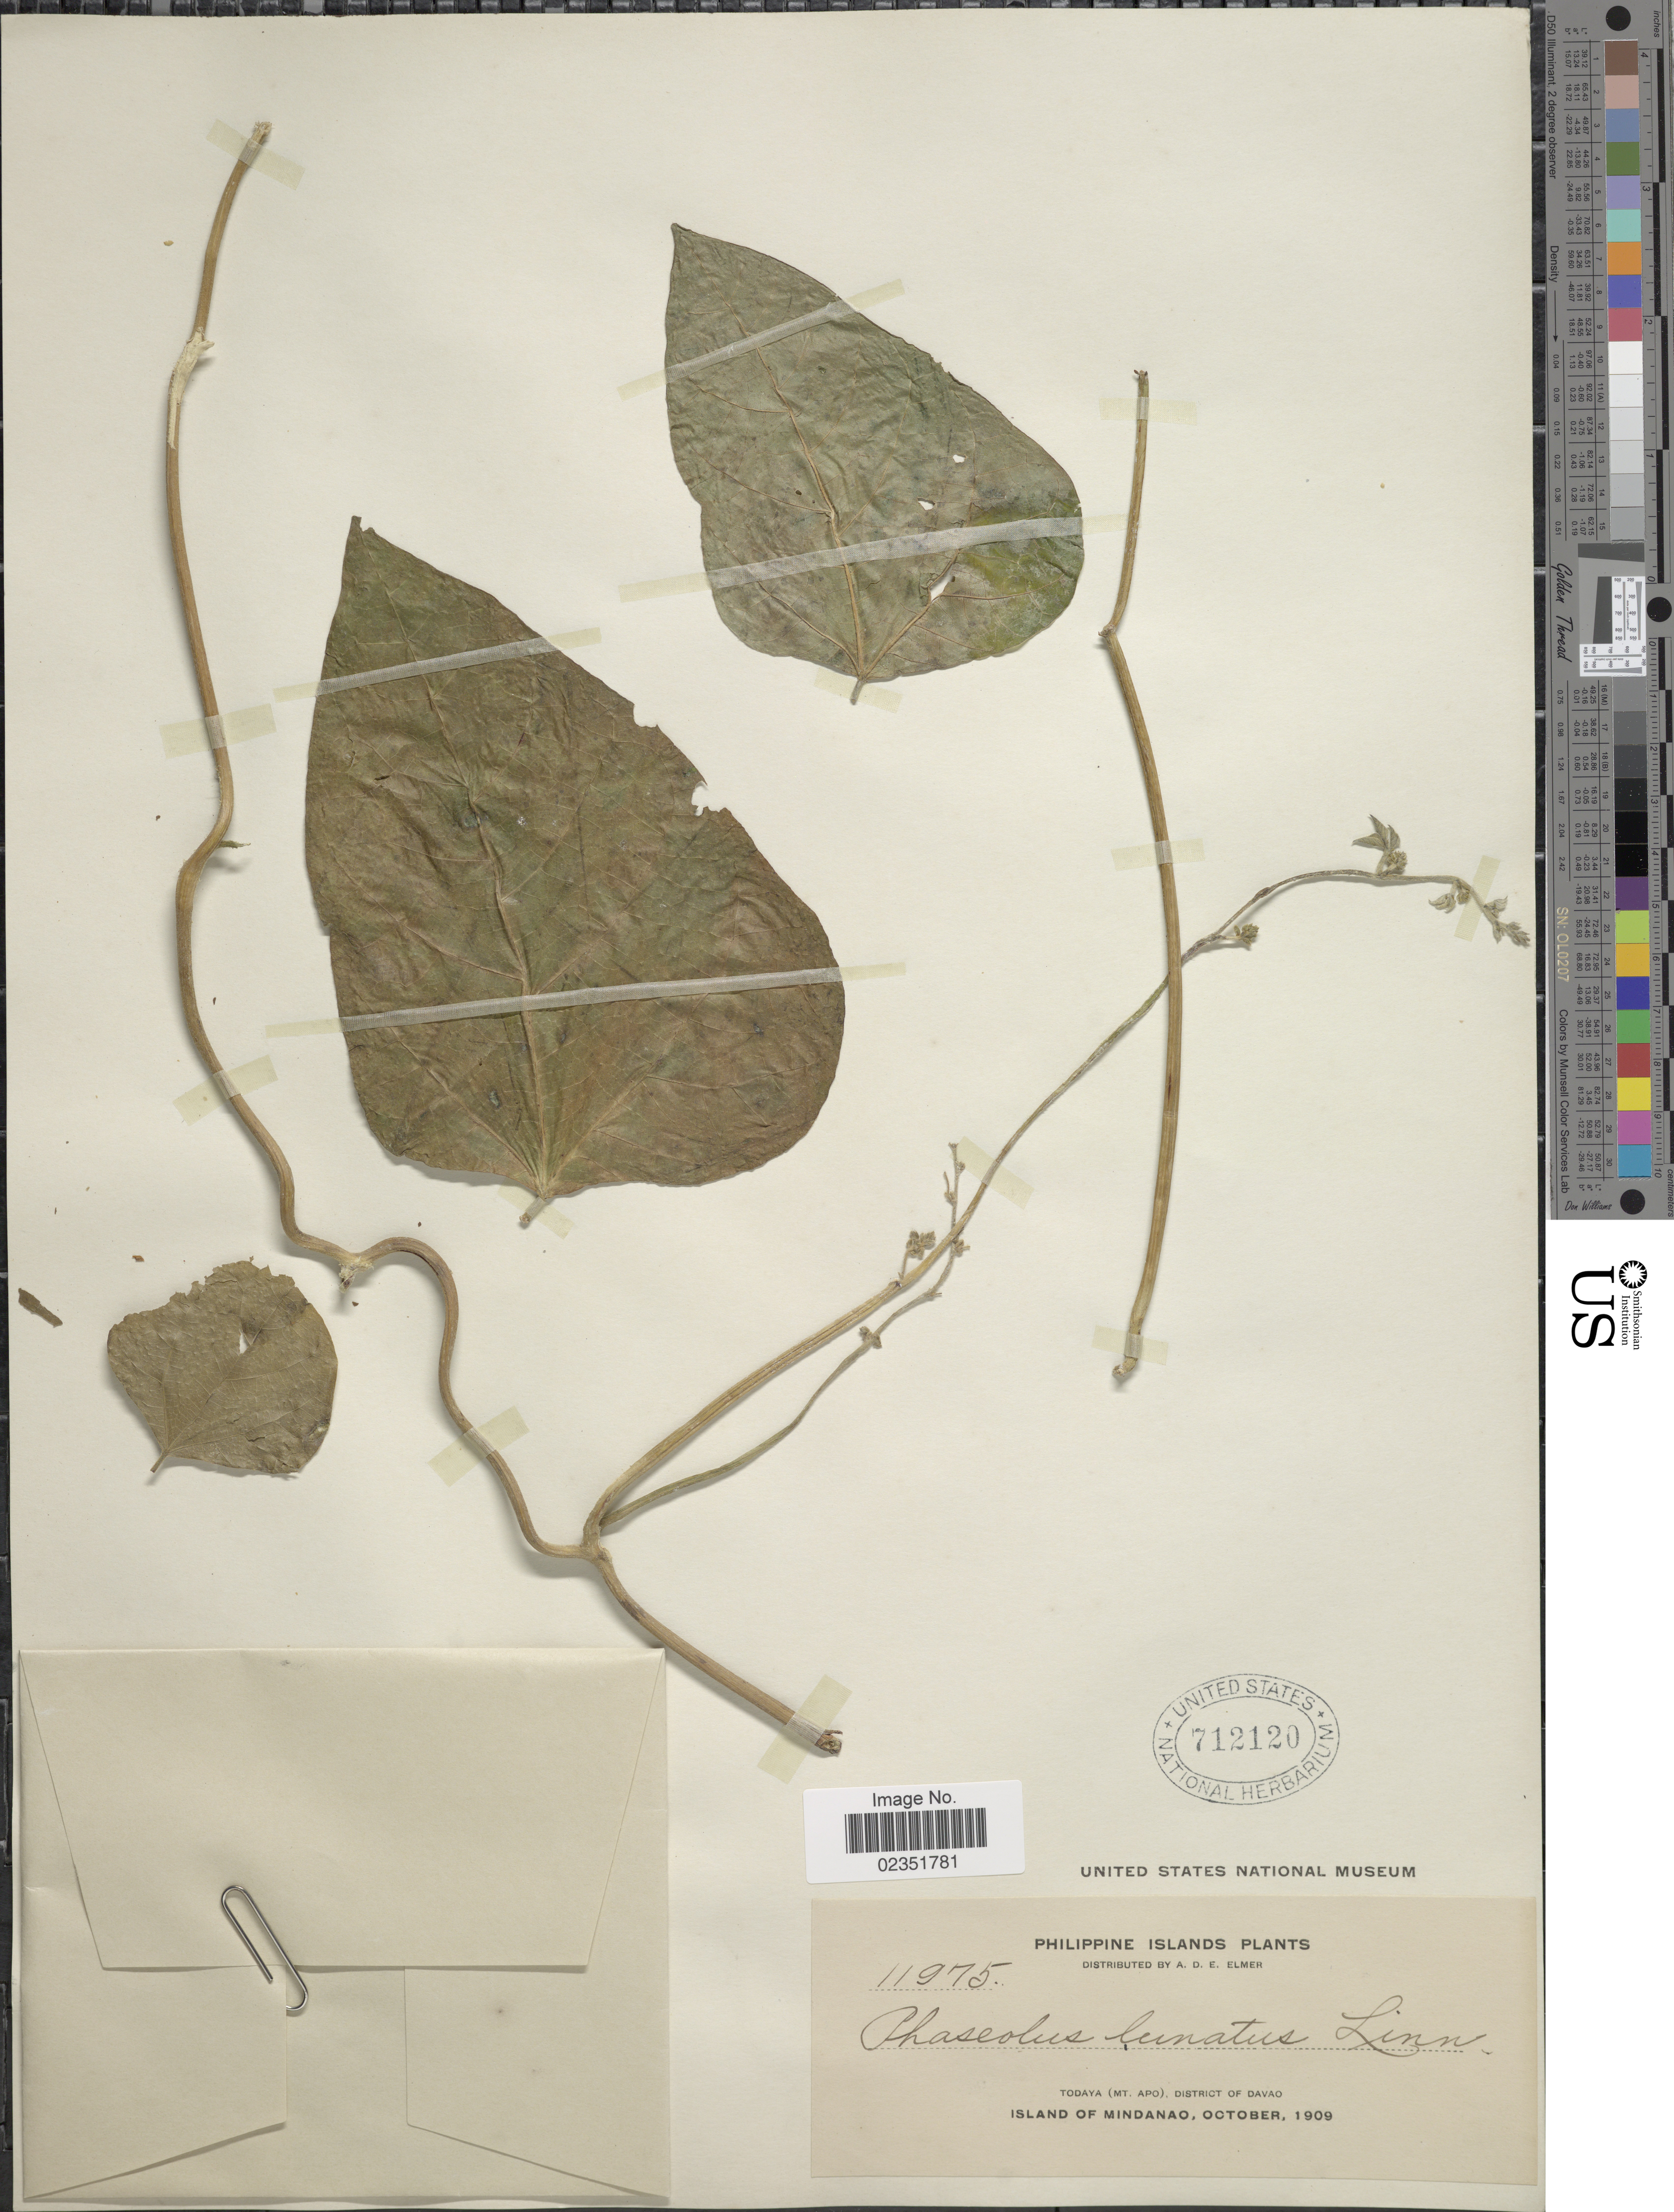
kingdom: Plantae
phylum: Tracheophyta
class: Magnoliopsida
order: Fabales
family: Fabaceae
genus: Phaseolus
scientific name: Phaseolus lunatus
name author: L.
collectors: A. D. E. Elmer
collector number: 11975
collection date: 1909-10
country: Philippines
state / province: Davao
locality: Philippine Islands, Todaya (Mt. Apo), District of Davao, Island of Mindanao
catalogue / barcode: US 712120